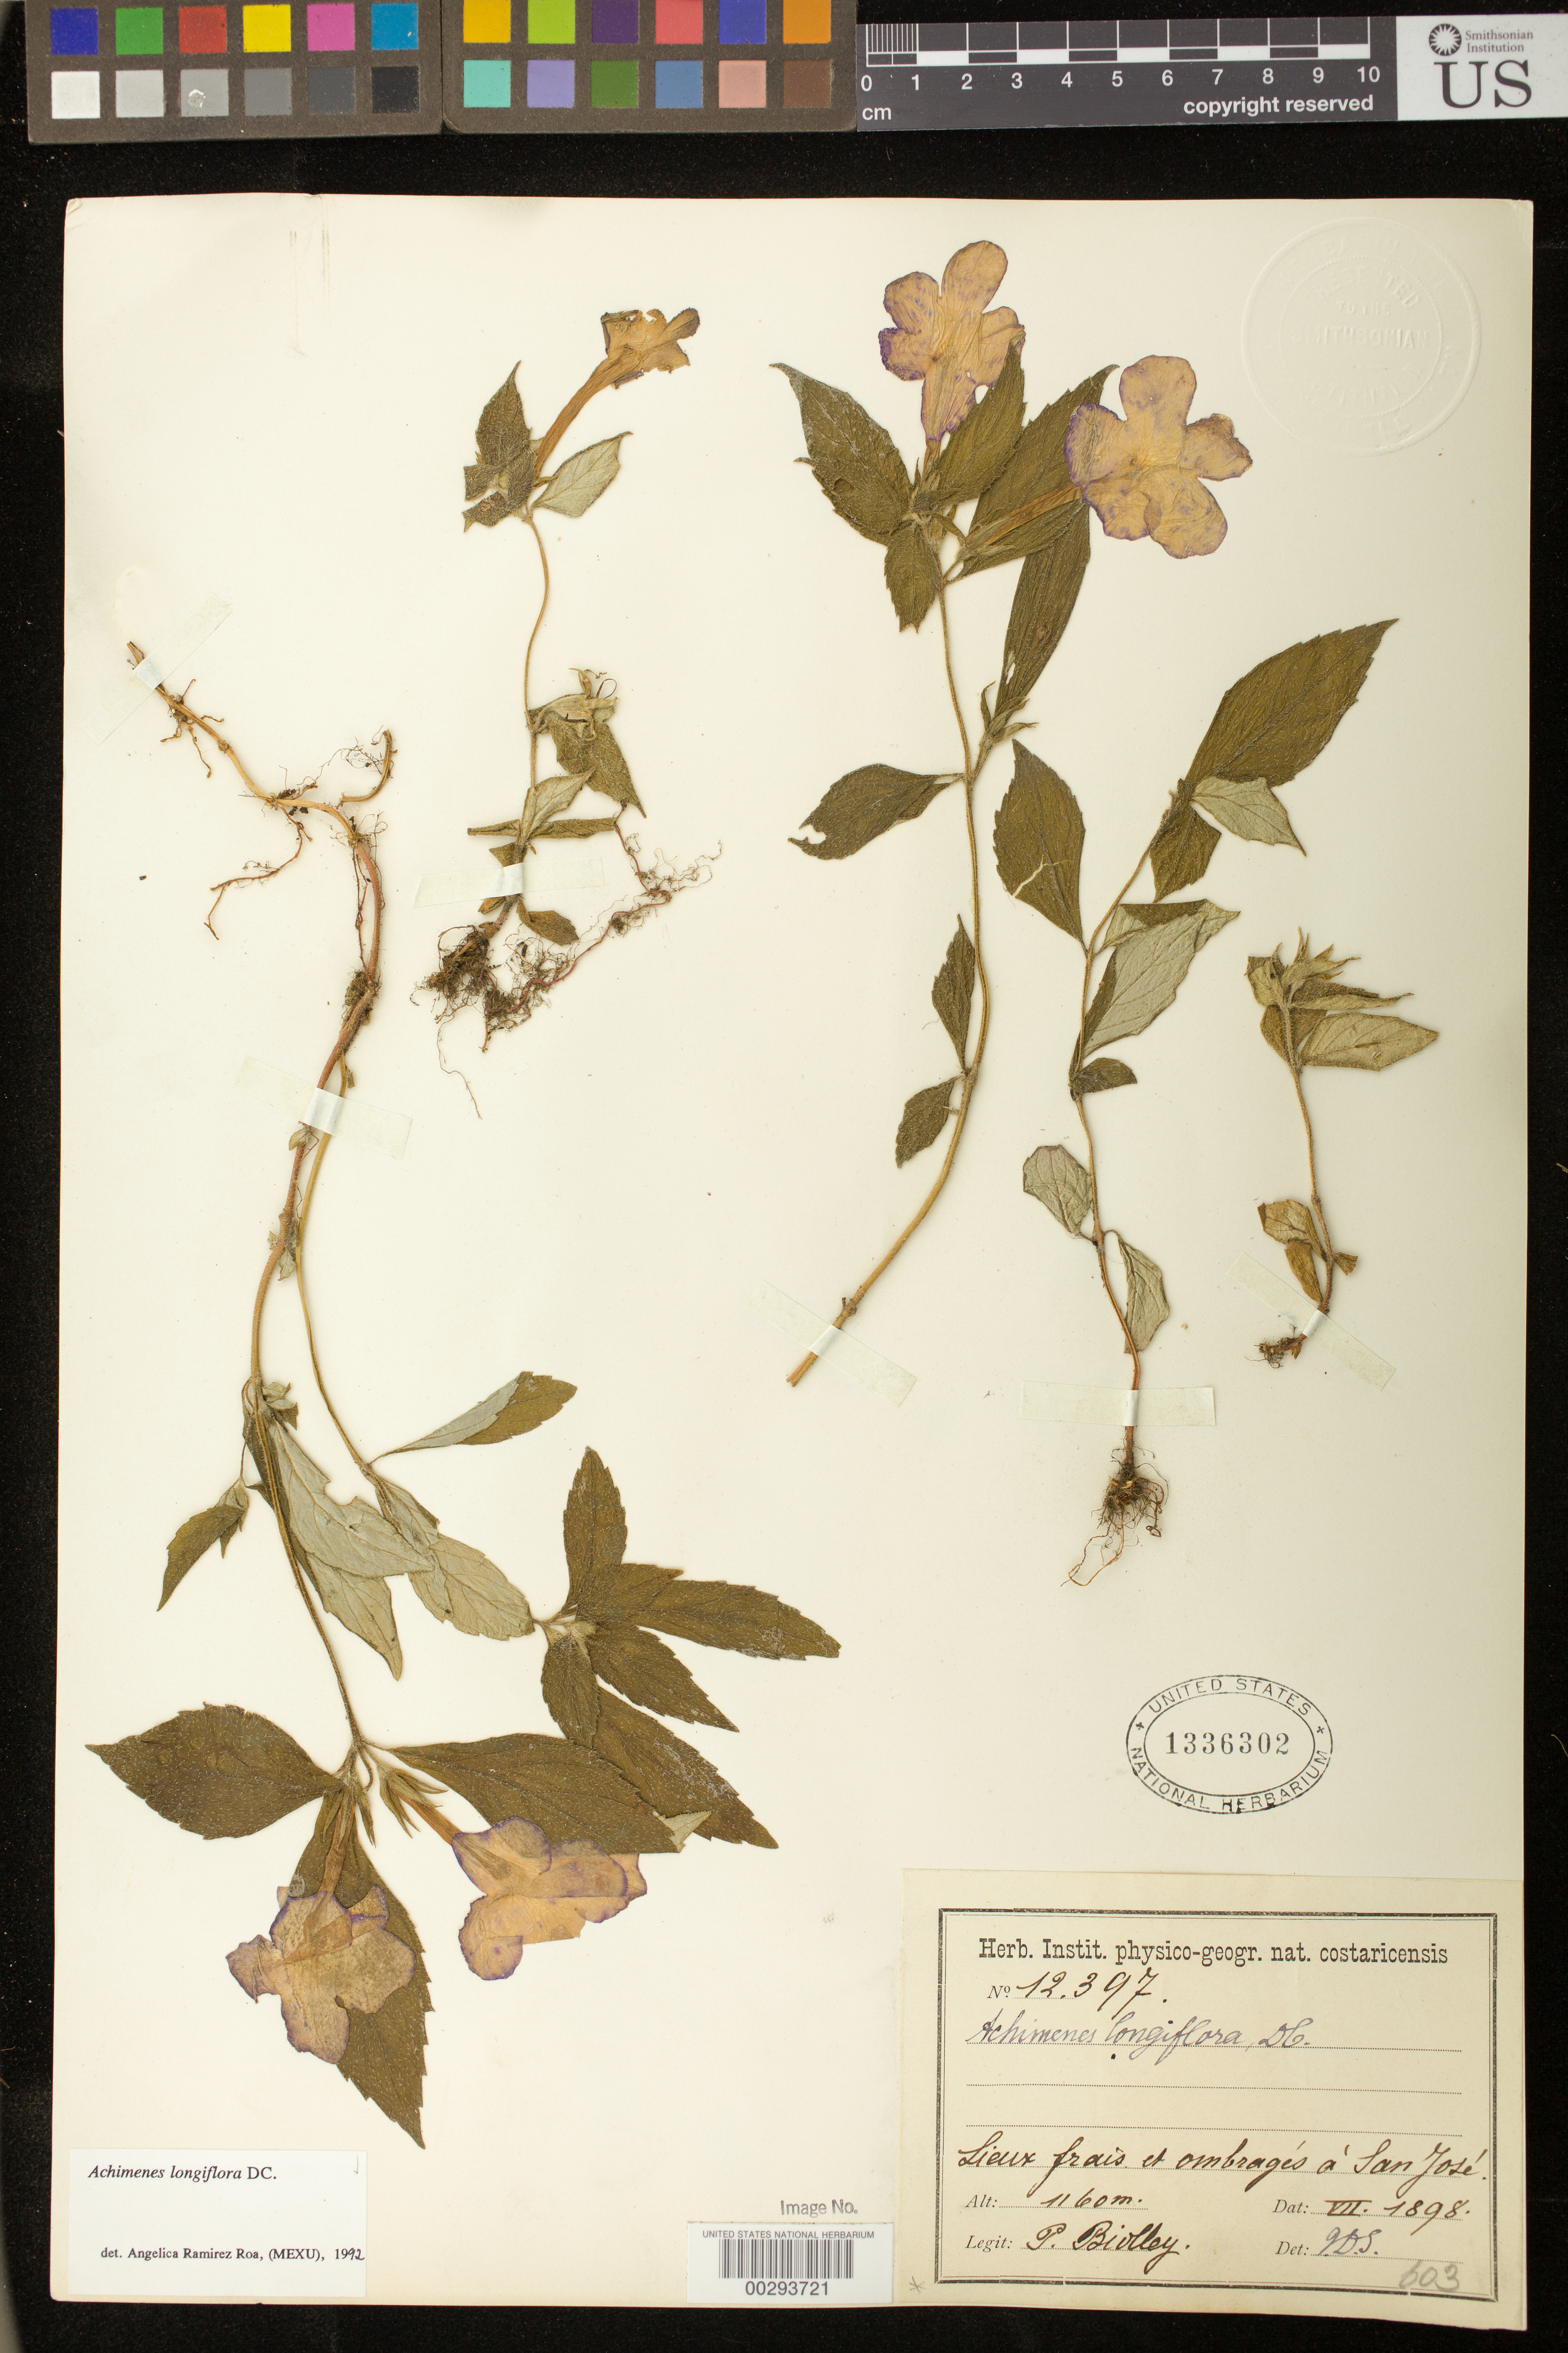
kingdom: Plantae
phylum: Tracheophyta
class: Magnoliopsida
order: Lamiales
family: Gesneriaceae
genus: Achimenes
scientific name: Achimenes longiflora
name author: DC.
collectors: P. Biolley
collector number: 12397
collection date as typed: Jul 1898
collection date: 1898-07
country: Costa Rica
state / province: San José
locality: Lieux frais et ombragés à San José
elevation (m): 1160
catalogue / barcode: US 1336302